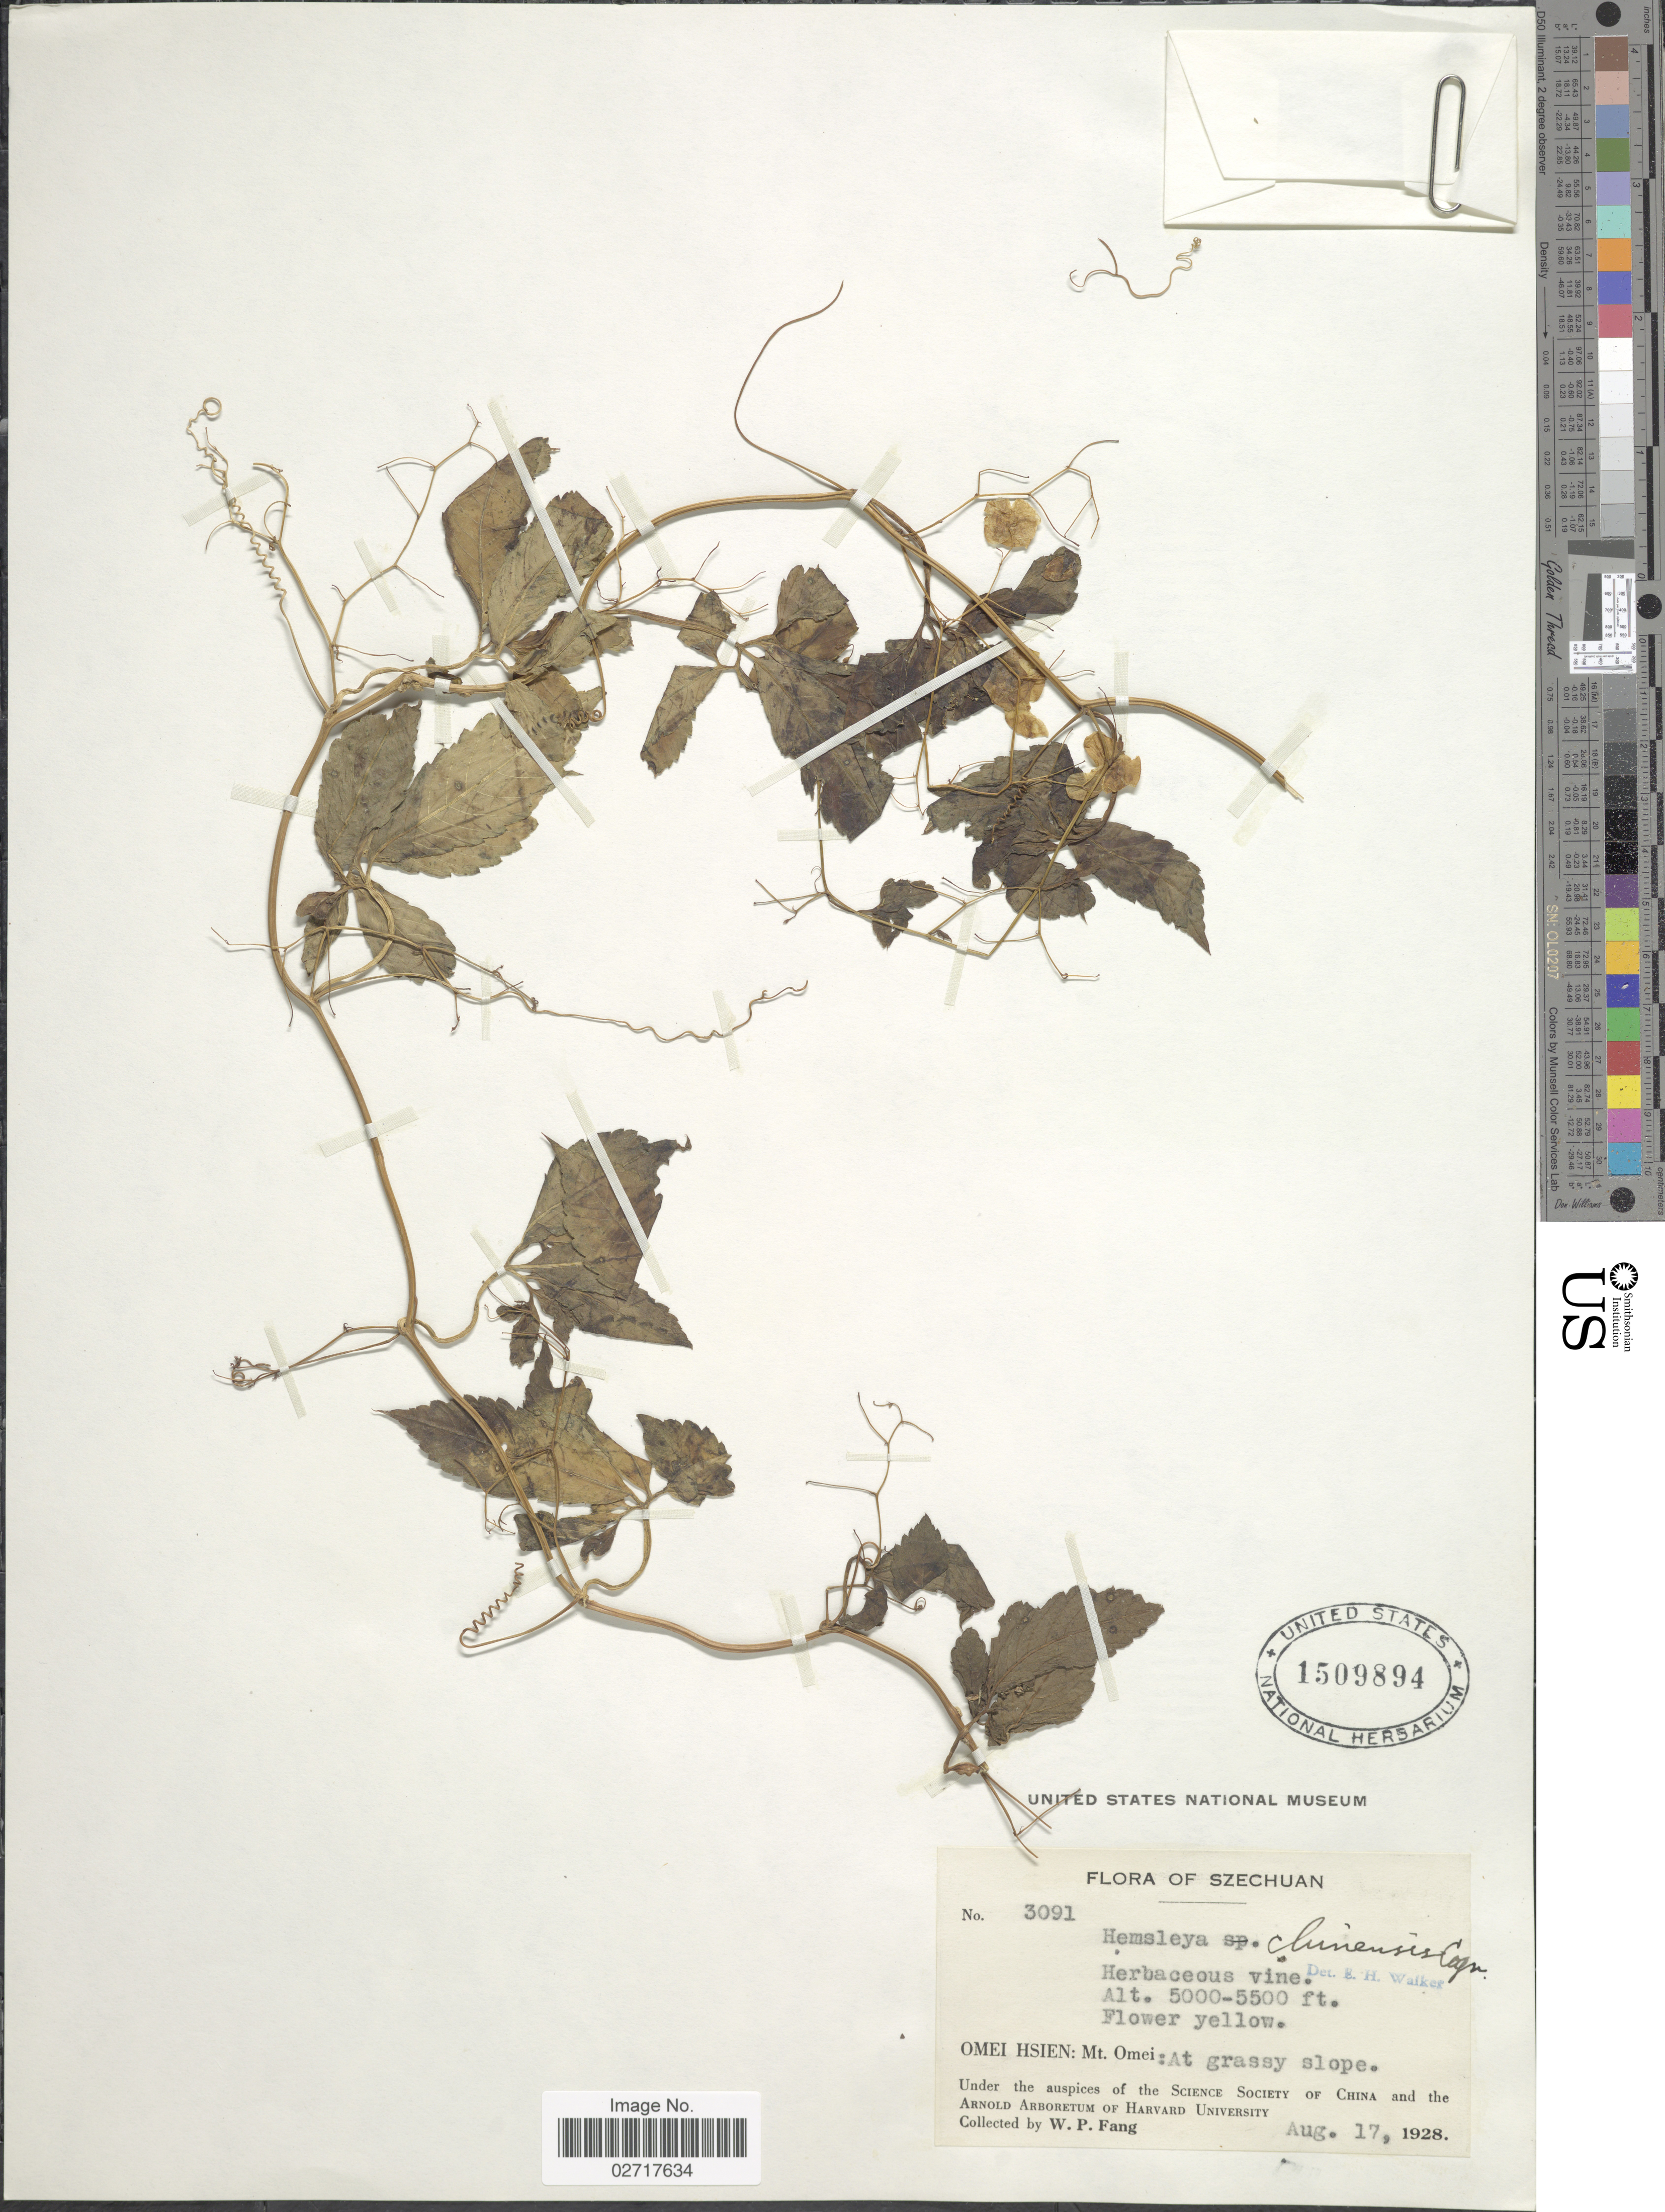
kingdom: Plantae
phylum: Tracheophyta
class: Magnoliopsida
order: Cucurbitales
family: Cucurbitaceae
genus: Hemsleya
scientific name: Hemsleya chinensis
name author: Cogn.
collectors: W. P. Fang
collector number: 3091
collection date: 1928-08-17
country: China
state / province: Sichuan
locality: Szechuan. Omei Hsien: Mt. Omei: At grassy slope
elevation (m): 1524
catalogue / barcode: US 1509894